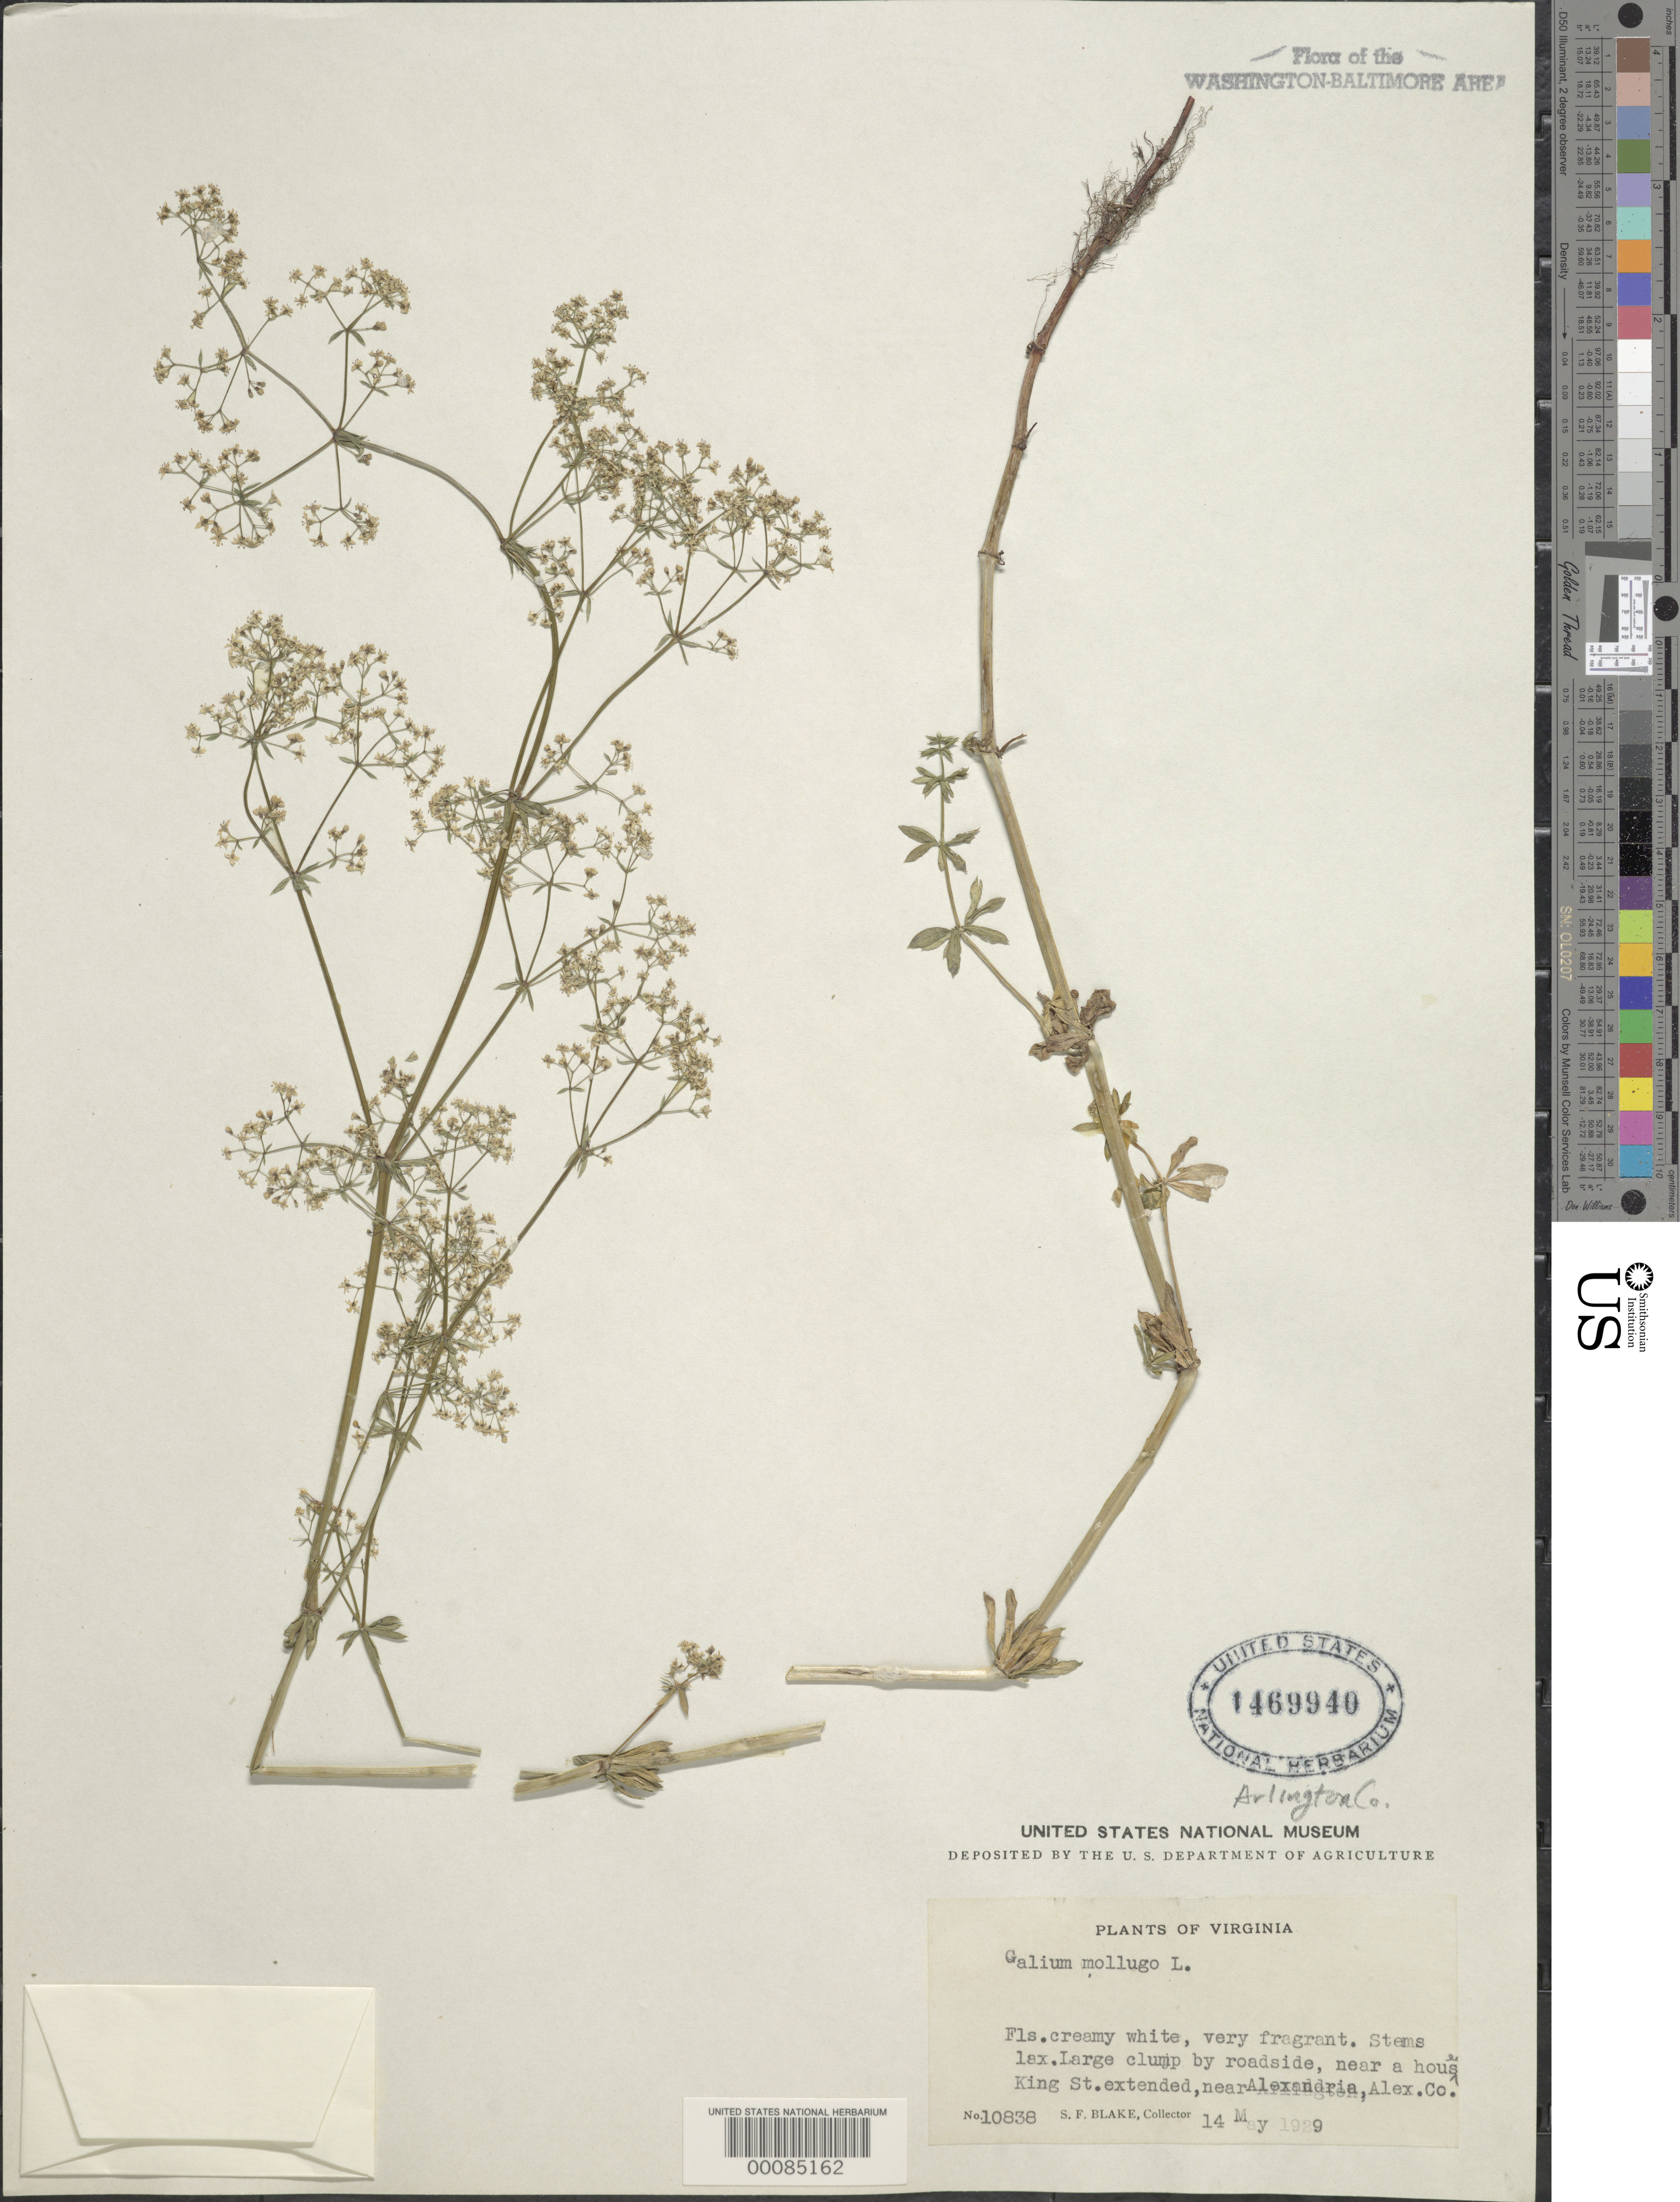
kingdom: Plantae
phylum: Tracheophyta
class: Magnoliopsida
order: Gentianales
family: Rubiaceae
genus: Galium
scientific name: Galium mollugo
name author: L.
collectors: S. Blake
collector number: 10838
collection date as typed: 14 May 1929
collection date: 1929-05-14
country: United States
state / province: Virginia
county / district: City of Alexandria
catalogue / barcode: US 1469940